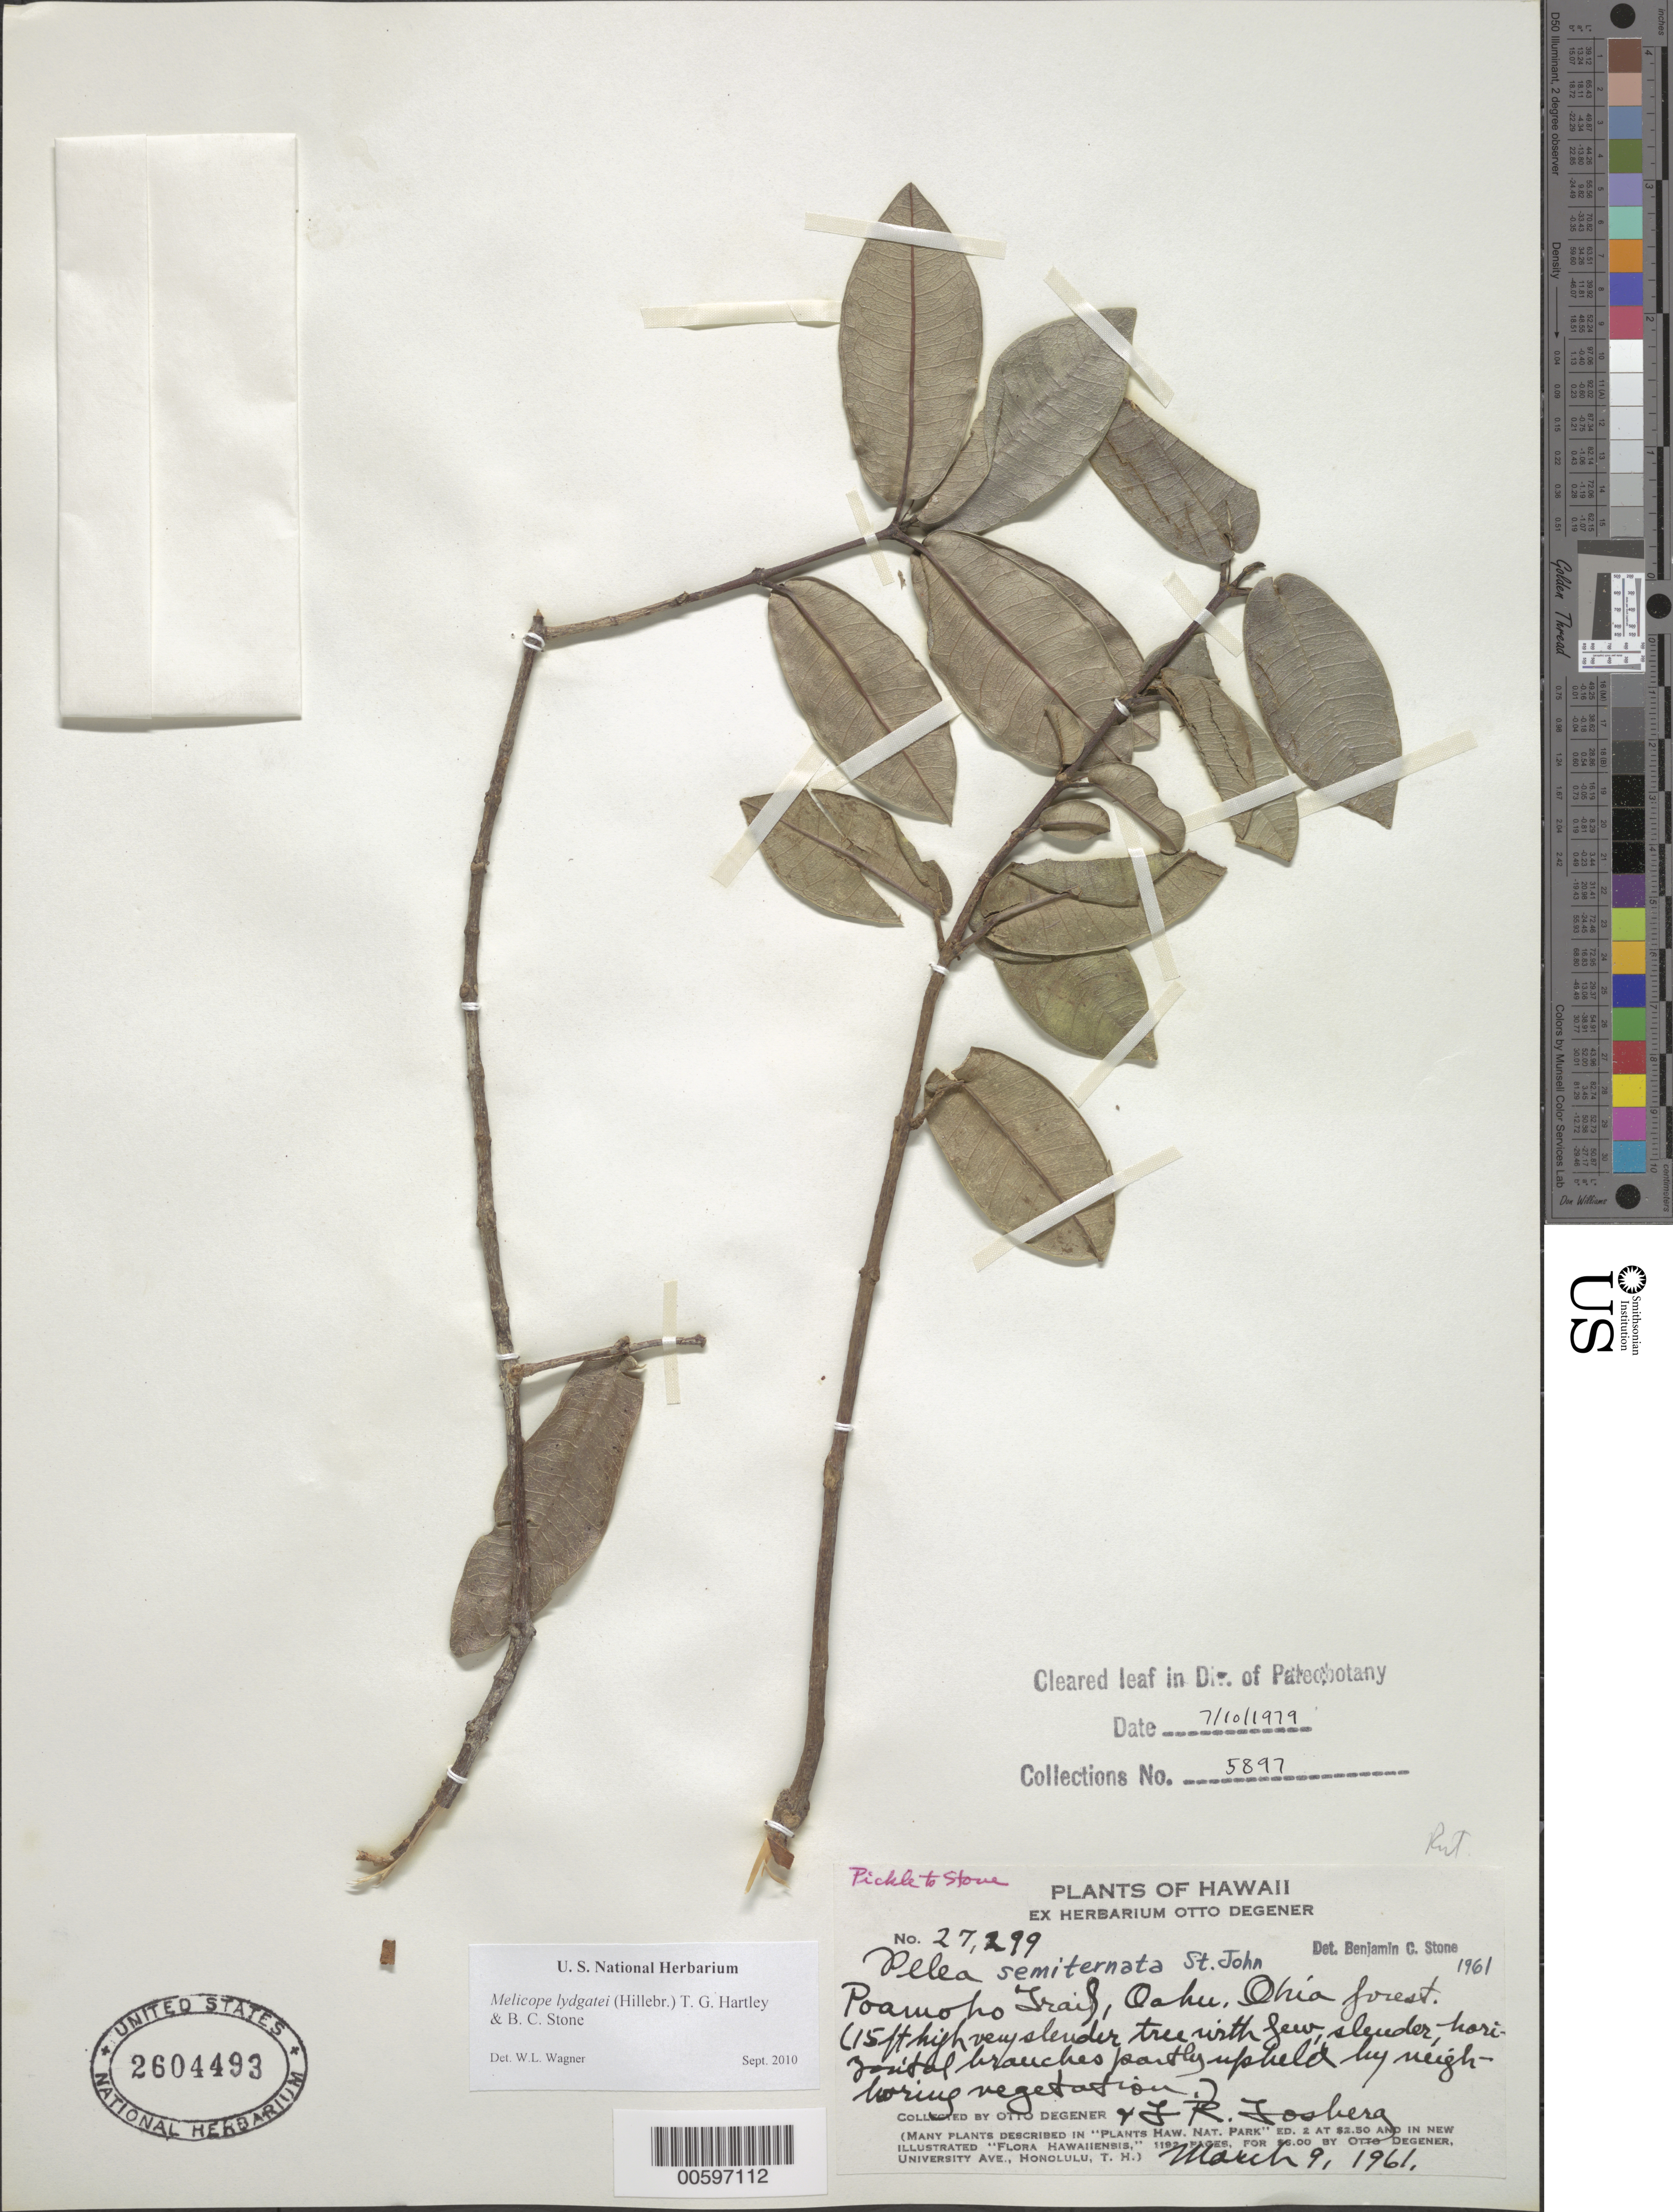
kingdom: Plantae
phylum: Tracheophyta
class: Magnoliopsida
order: Sapindales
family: Rutaceae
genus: Melicope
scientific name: Melicope lydgatei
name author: (Hillebr.) T.G. Hartley & B.C. Stone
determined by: Wagner, W. L., (BOT), Smithsonian Institution - National Museum of Natural History (UNITED STATES)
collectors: O. Degener & F. R. Fosberg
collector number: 27299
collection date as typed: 9 Mar 1961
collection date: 1961-03-09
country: United States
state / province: Hawaii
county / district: Honolulu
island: Oahu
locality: Poamoho Trail.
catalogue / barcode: US 2604493